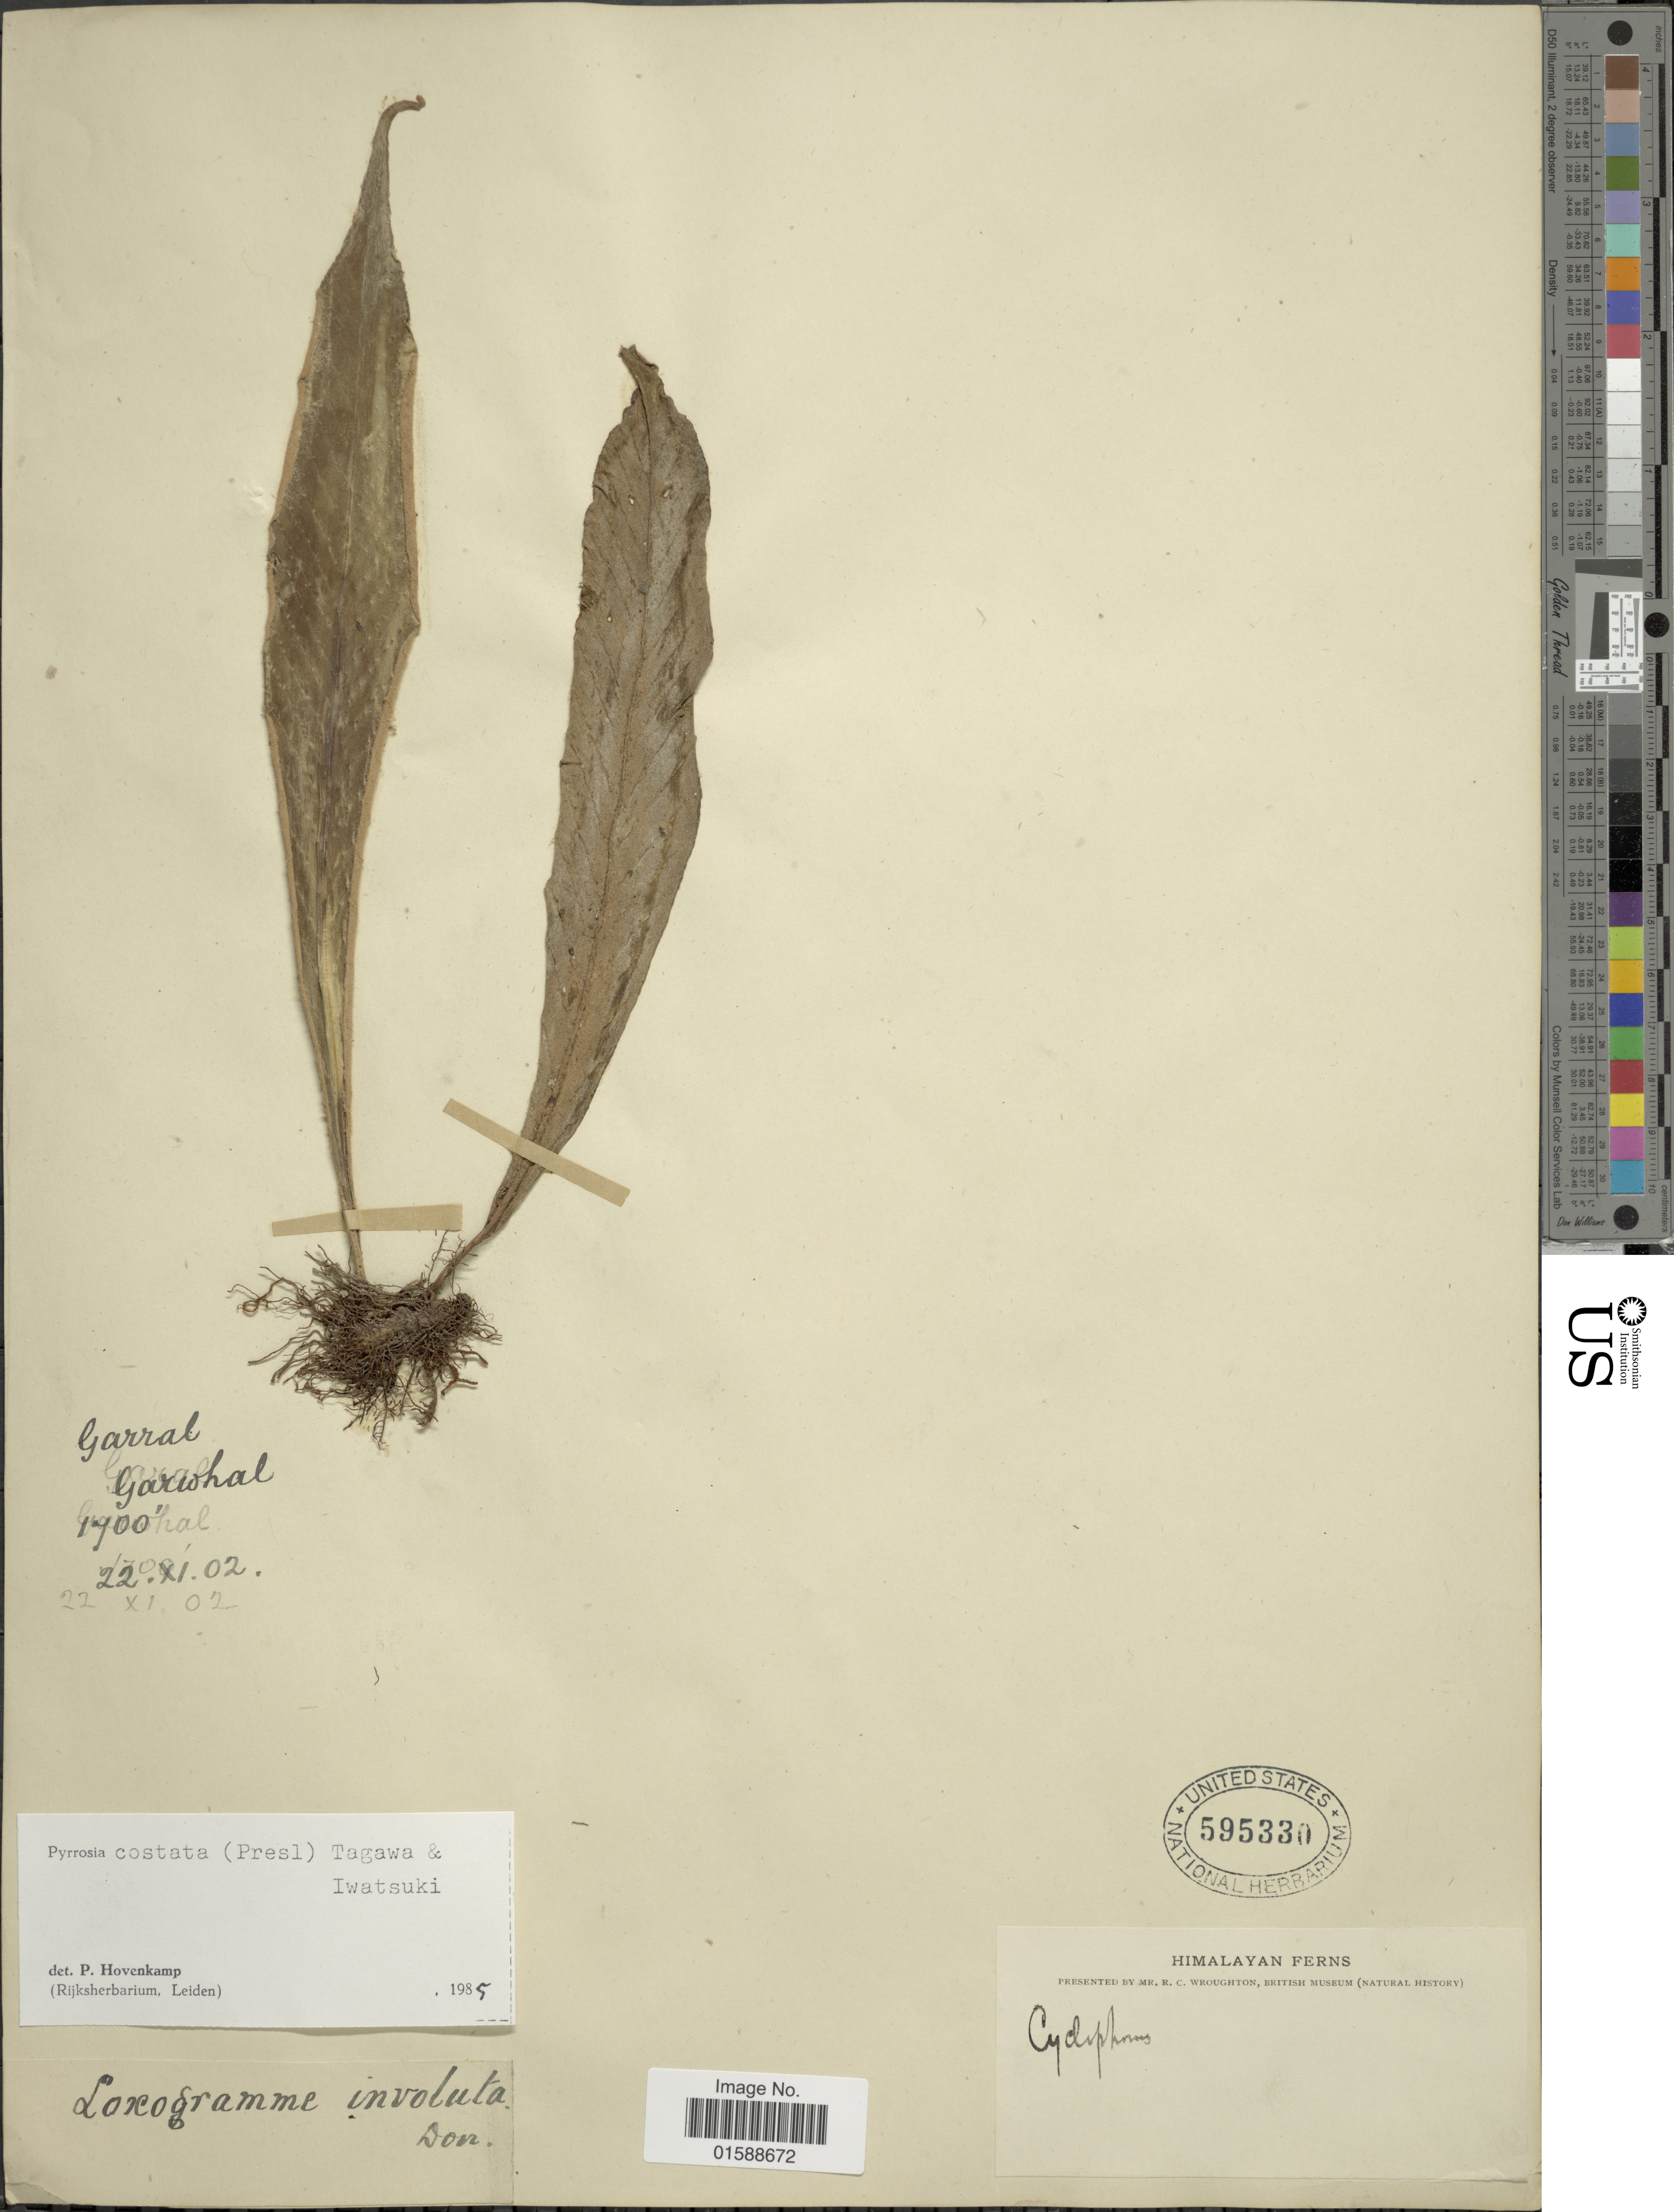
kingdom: Plantae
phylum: Tracheophyta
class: Polypodiopsida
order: Polypodiales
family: Polypodiaceae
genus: Pyrrosia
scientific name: Pyrrosia costata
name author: (Wall. ex C. Presl) Tagawa & K. Iwats.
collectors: R. Wroughton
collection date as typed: Transcribed d/m/y: 22/11/2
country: India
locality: Himalayan. Garral. Garwhal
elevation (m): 518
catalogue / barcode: US 595330